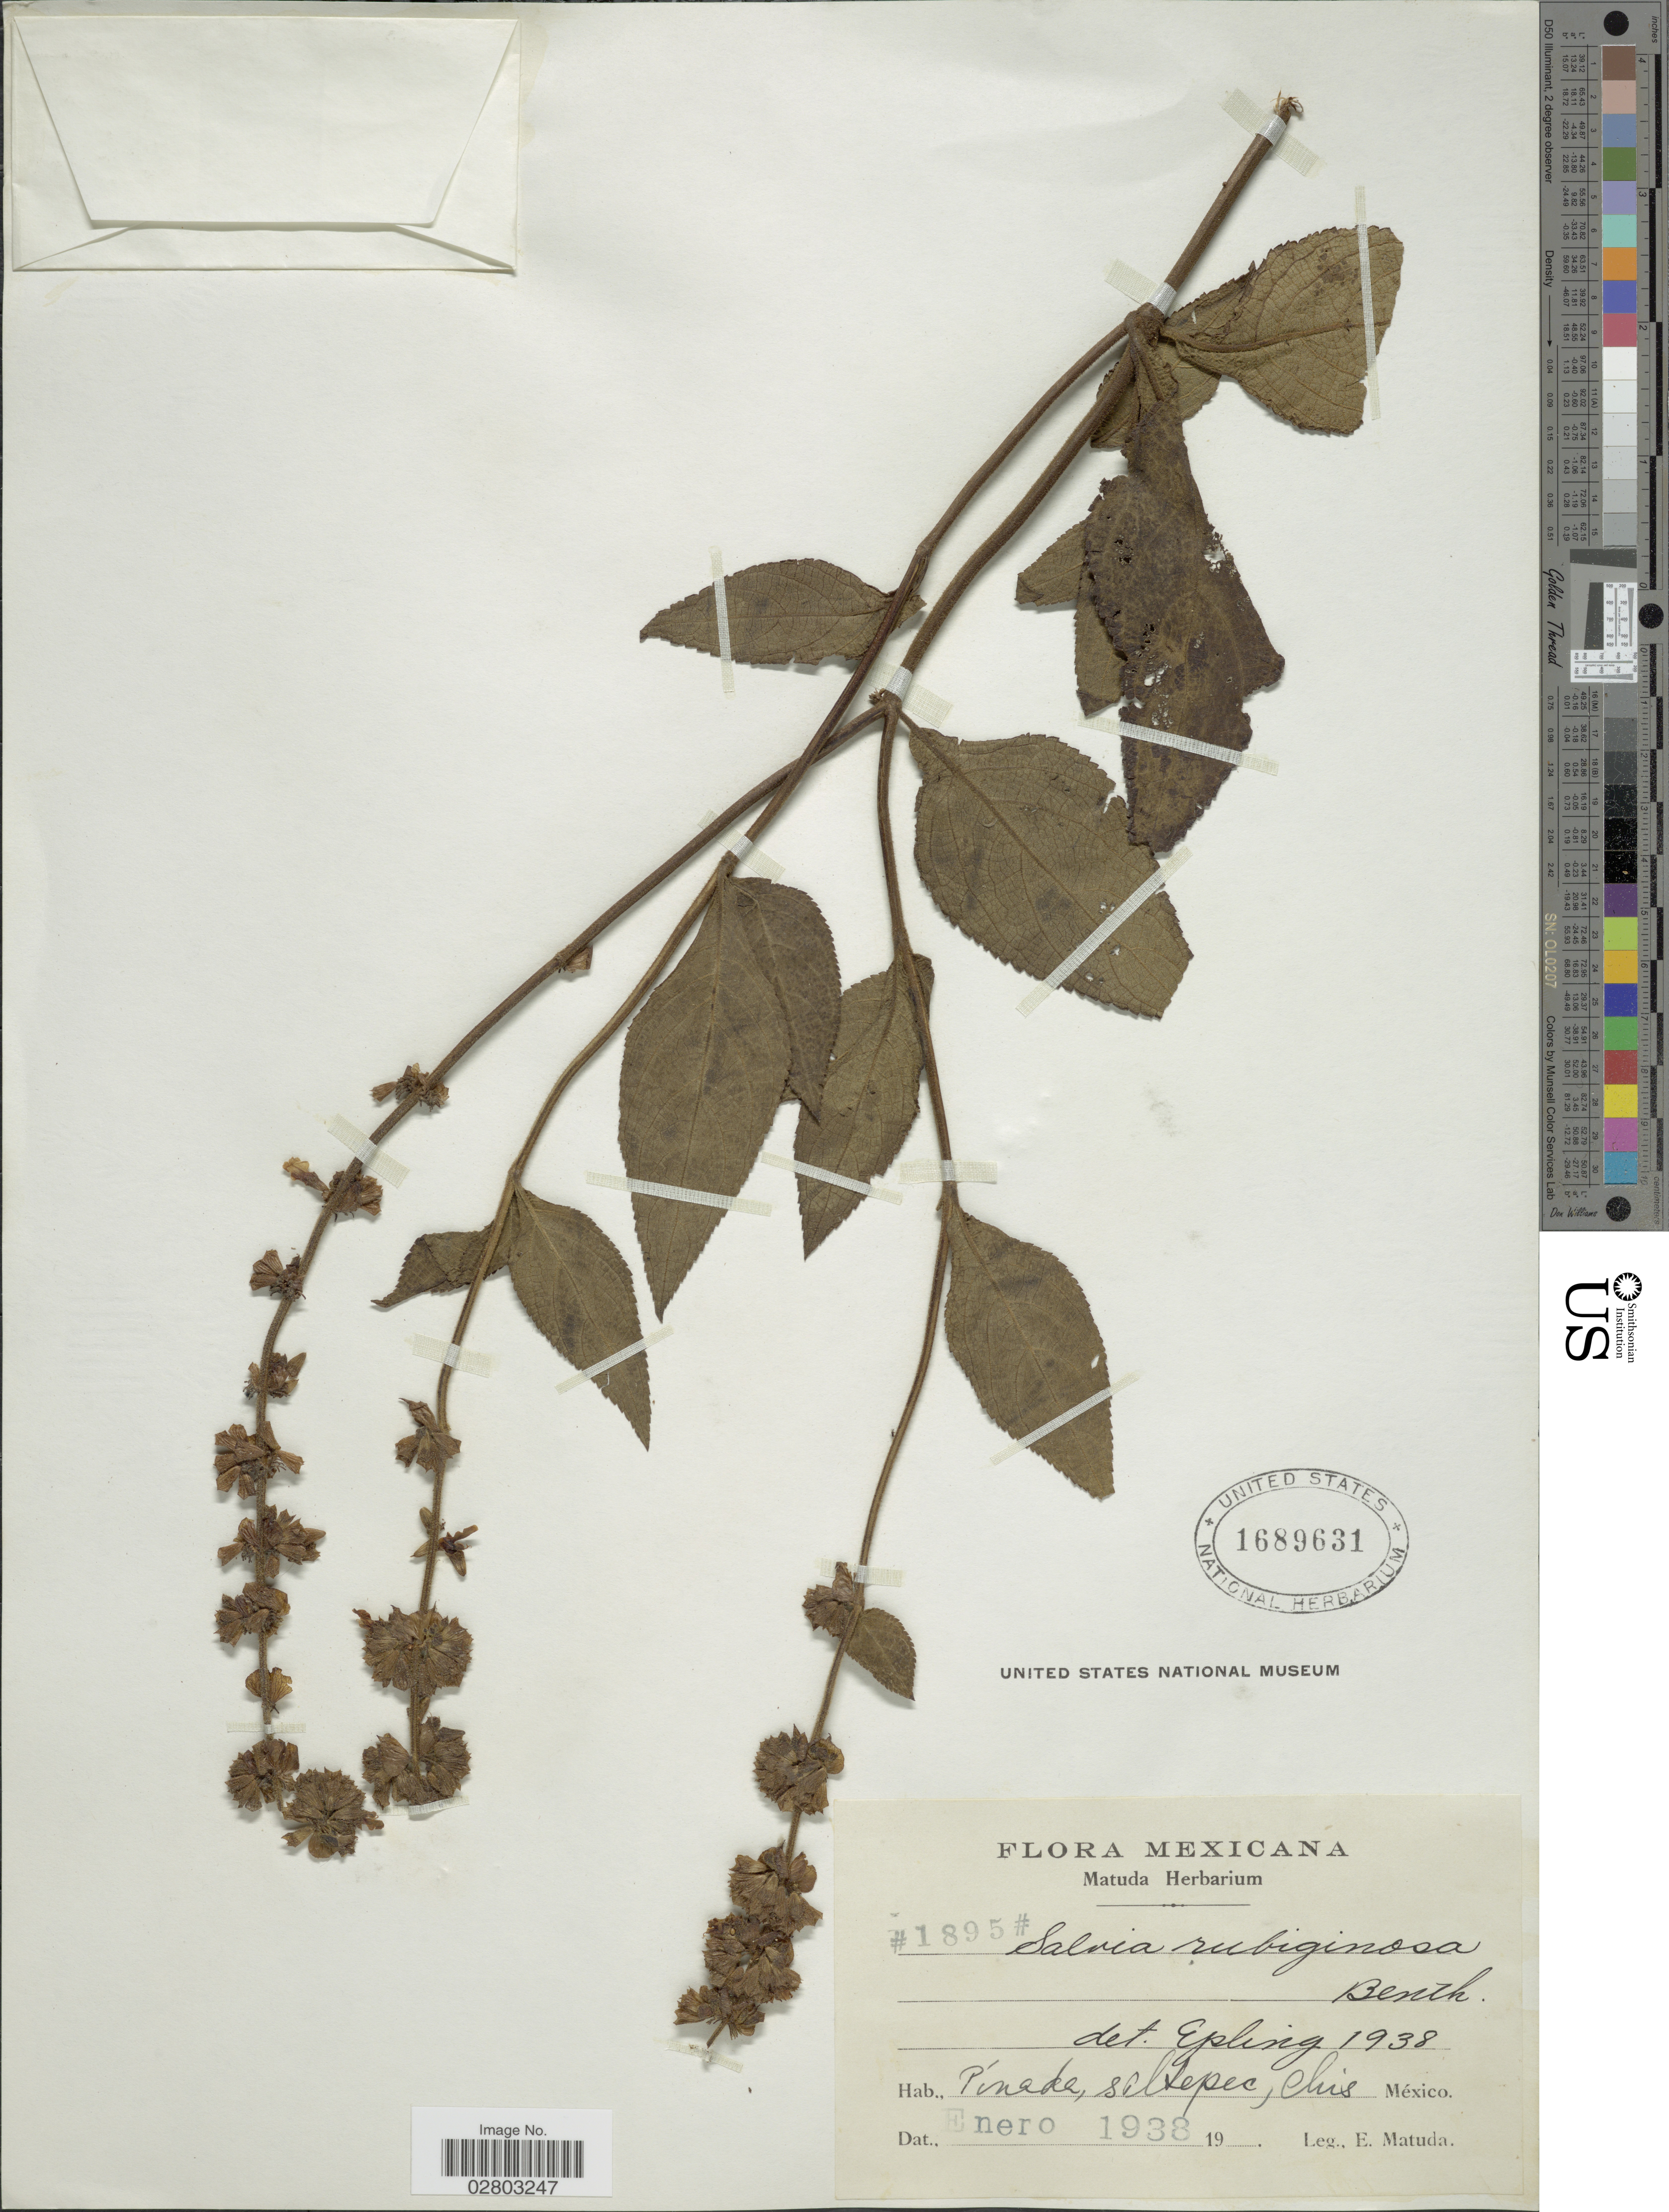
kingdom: Plantae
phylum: Tracheophyta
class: Magnoliopsida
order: Lamiales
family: Lamiaceae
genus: Salvia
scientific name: Salvia rubiginosa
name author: Benth.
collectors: E. Matuda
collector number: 1895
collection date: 1938-01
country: Mexico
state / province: Chiapas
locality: Pínade, Sultepec, Chis.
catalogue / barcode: US 1689631